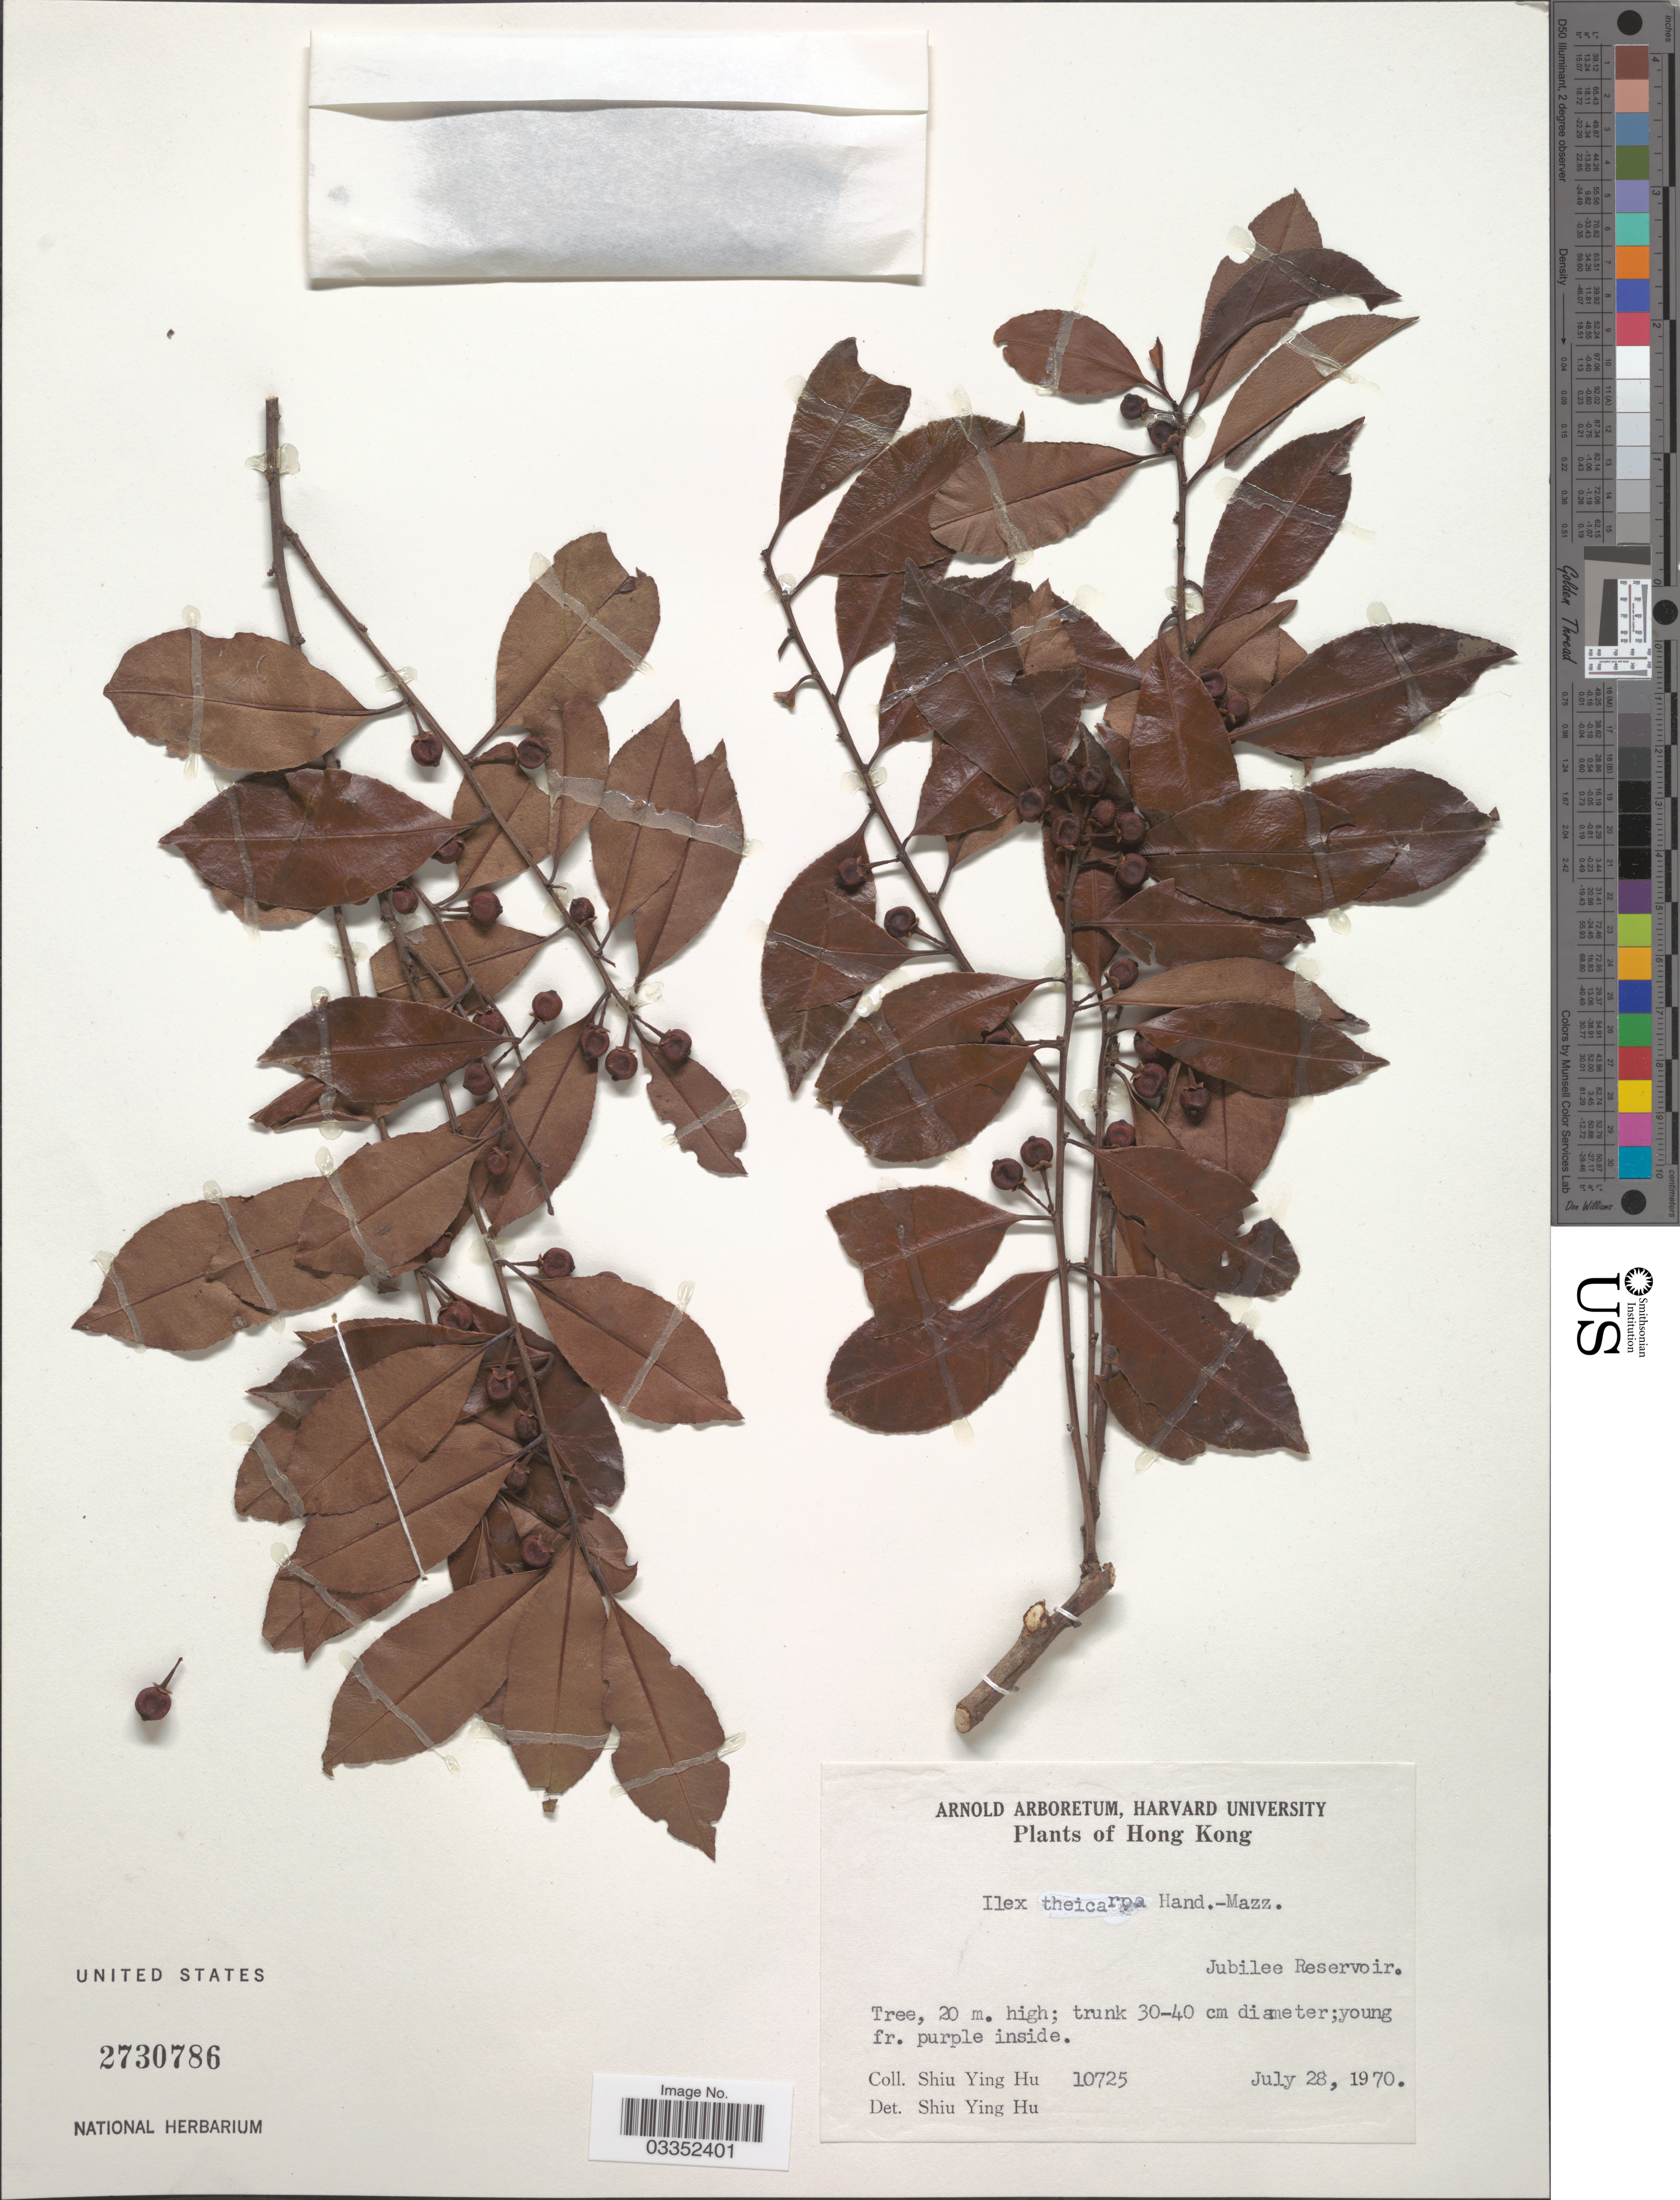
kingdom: Plantae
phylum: Tracheophyta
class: Magnoliopsida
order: Aquifoliales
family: Aquifoliaceae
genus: Ilex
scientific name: Ilex theicarpa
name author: Hand.-Mazz.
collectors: S. Y. Hu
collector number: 10725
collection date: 1970-07-28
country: China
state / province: Hong Kong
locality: Jubilee Reservoir.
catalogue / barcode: US 2730786